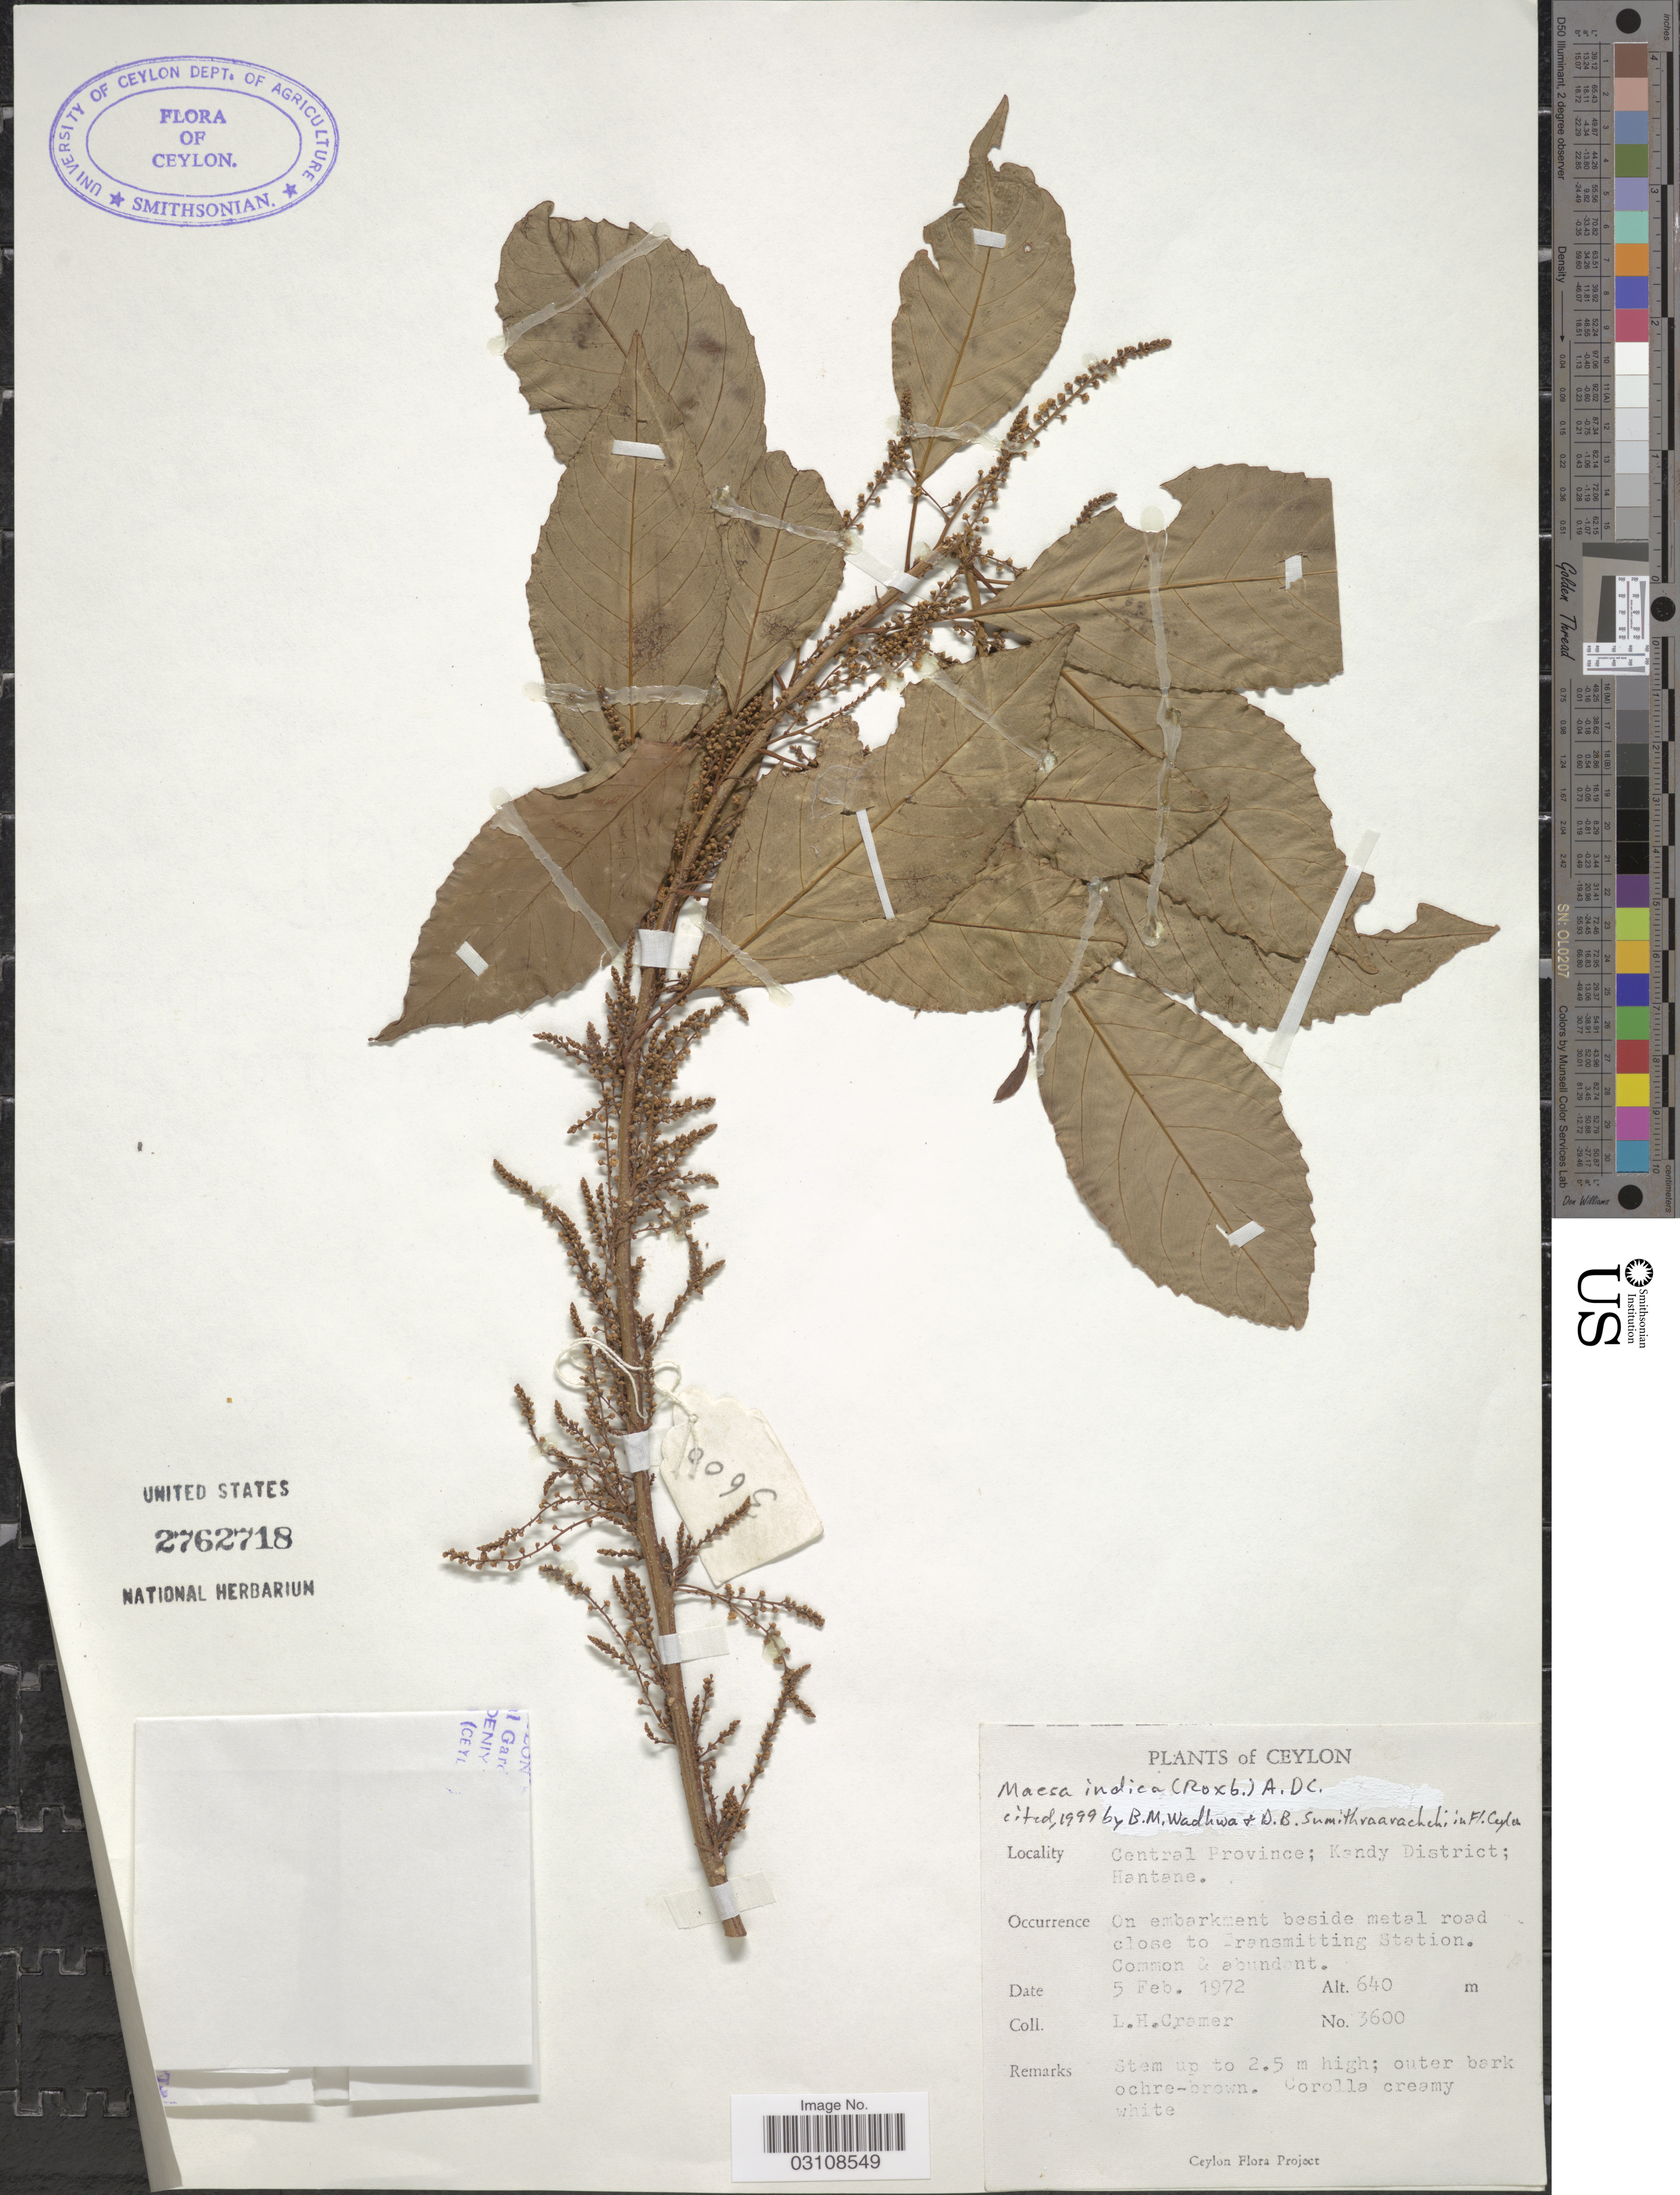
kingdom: Plantae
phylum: Tracheophyta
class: Magnoliopsida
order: Ericales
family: Primulaceae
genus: Maesa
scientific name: Maesa indica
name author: (Roxb.) A. DC.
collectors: L. H. Cramer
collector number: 3600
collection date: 1972-02-05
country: Sri Lanka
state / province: Central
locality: Ceylon. Kandy District; Hantane. On embarkment beside metal road close to Transmitting Station.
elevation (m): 640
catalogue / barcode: US 2762718